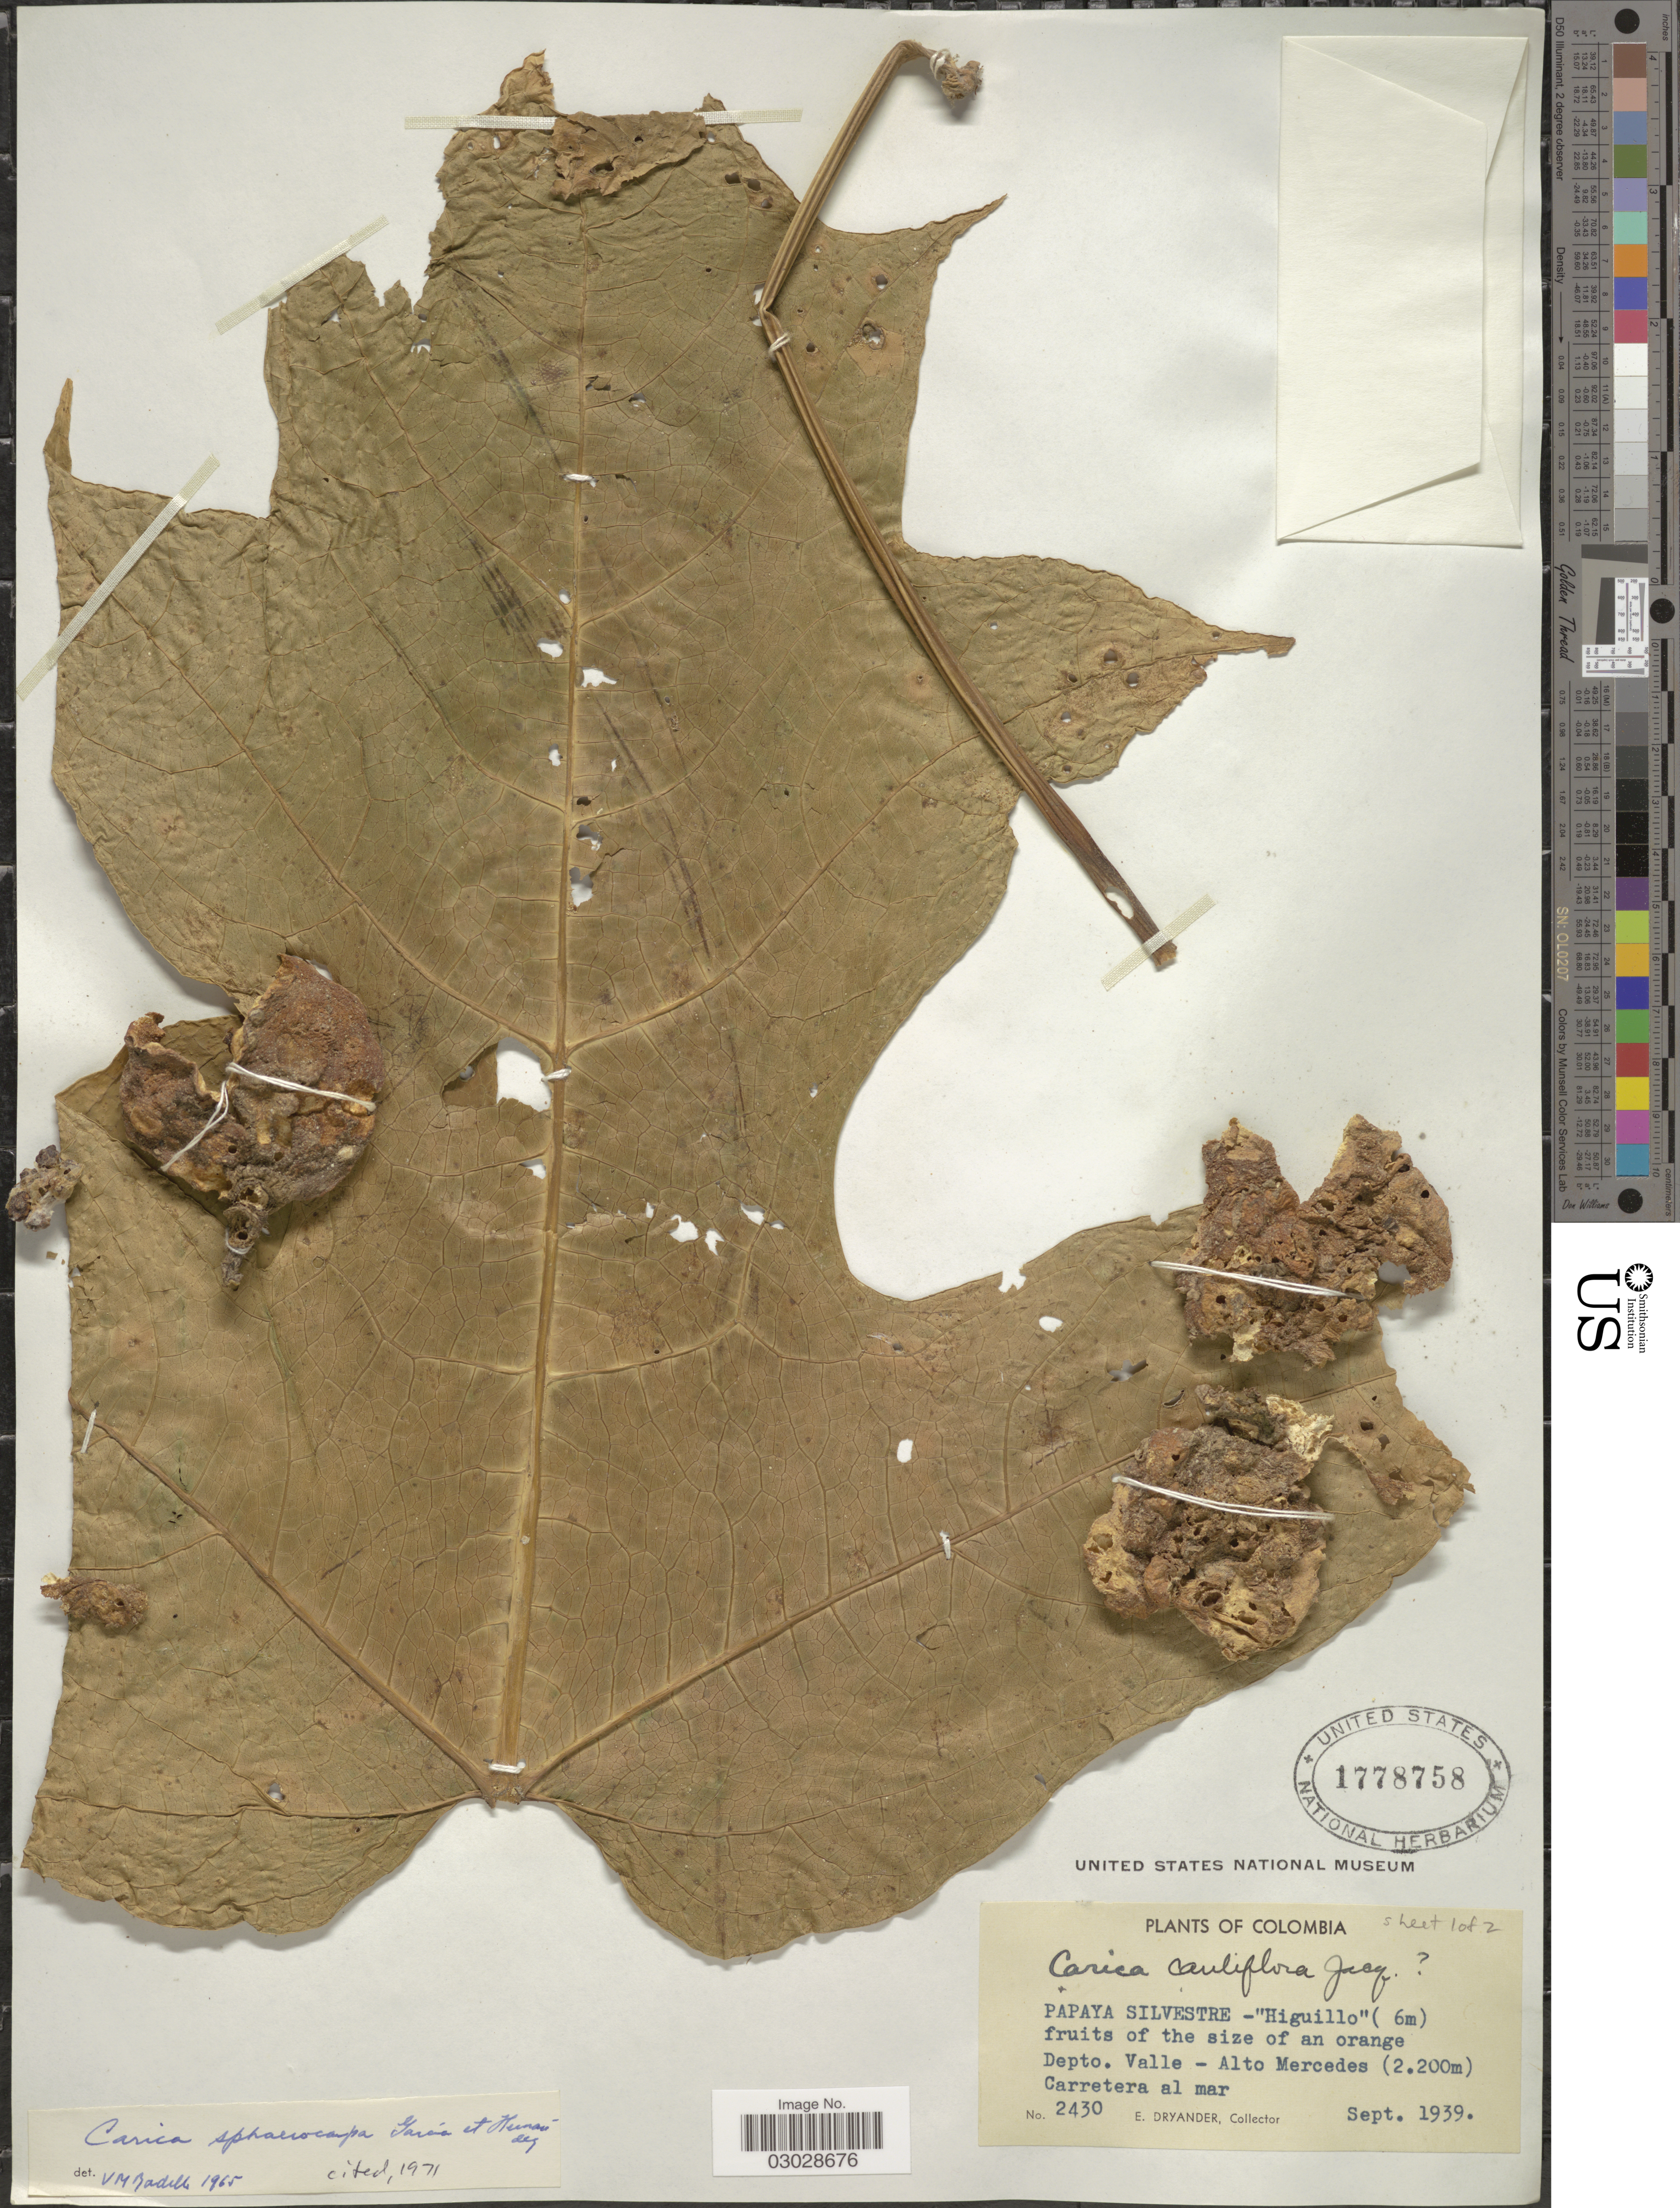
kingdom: Plantae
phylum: Tracheophyta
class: Magnoliopsida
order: Brassicales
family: Caricaceae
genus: Vasconcellea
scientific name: Vasconcellea sphaerocarpa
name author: (García-Barr. & Hern. Cam.) V.M. Badillo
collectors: E. Dryander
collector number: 2430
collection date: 1939-09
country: Colombia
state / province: Valle del Cauca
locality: Depto. Valle - Alto Mercedes, Carretera al mar.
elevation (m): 2200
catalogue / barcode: US 1778758